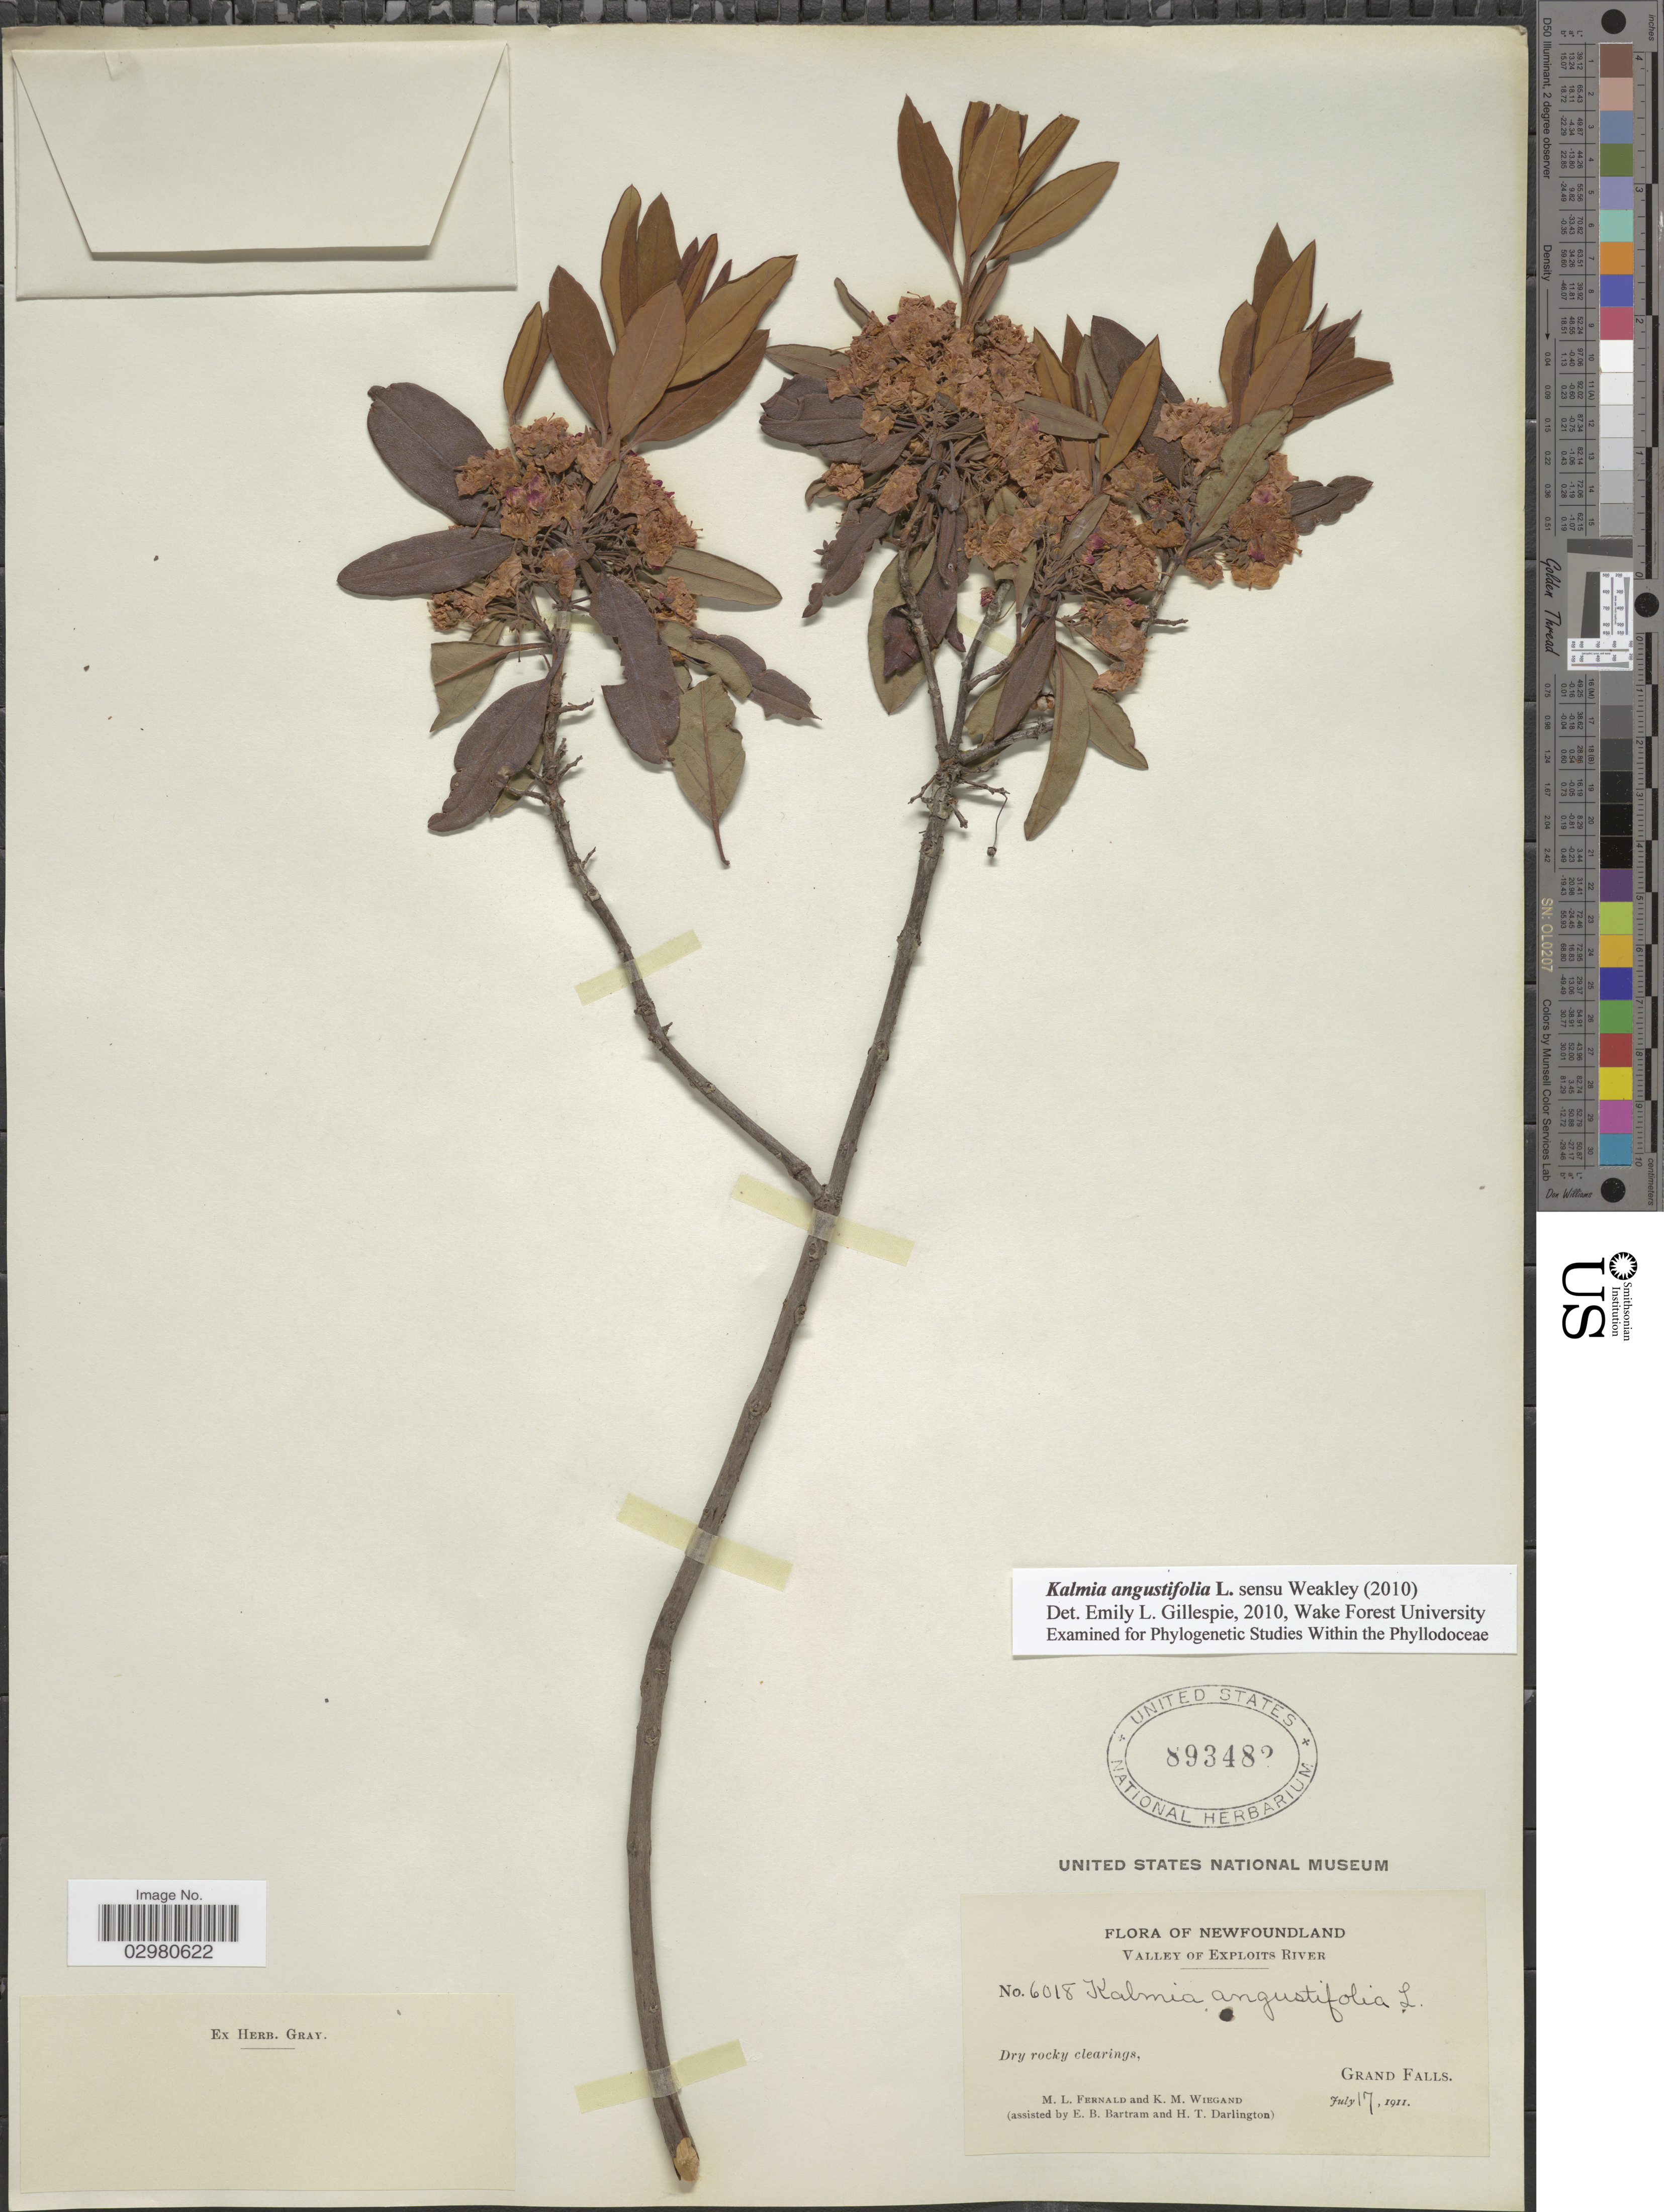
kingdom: Plantae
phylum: Tracheophyta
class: Magnoliopsida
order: Ericales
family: Ericaceae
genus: Kalmia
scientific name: Kalmia angustifolia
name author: L.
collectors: M. L. Fernald & K. M. Wiegand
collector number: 6018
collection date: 1911-07-17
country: Canada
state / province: Newfoundland and Labrador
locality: Valley of Exploits River. Grand Falls.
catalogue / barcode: US 893482